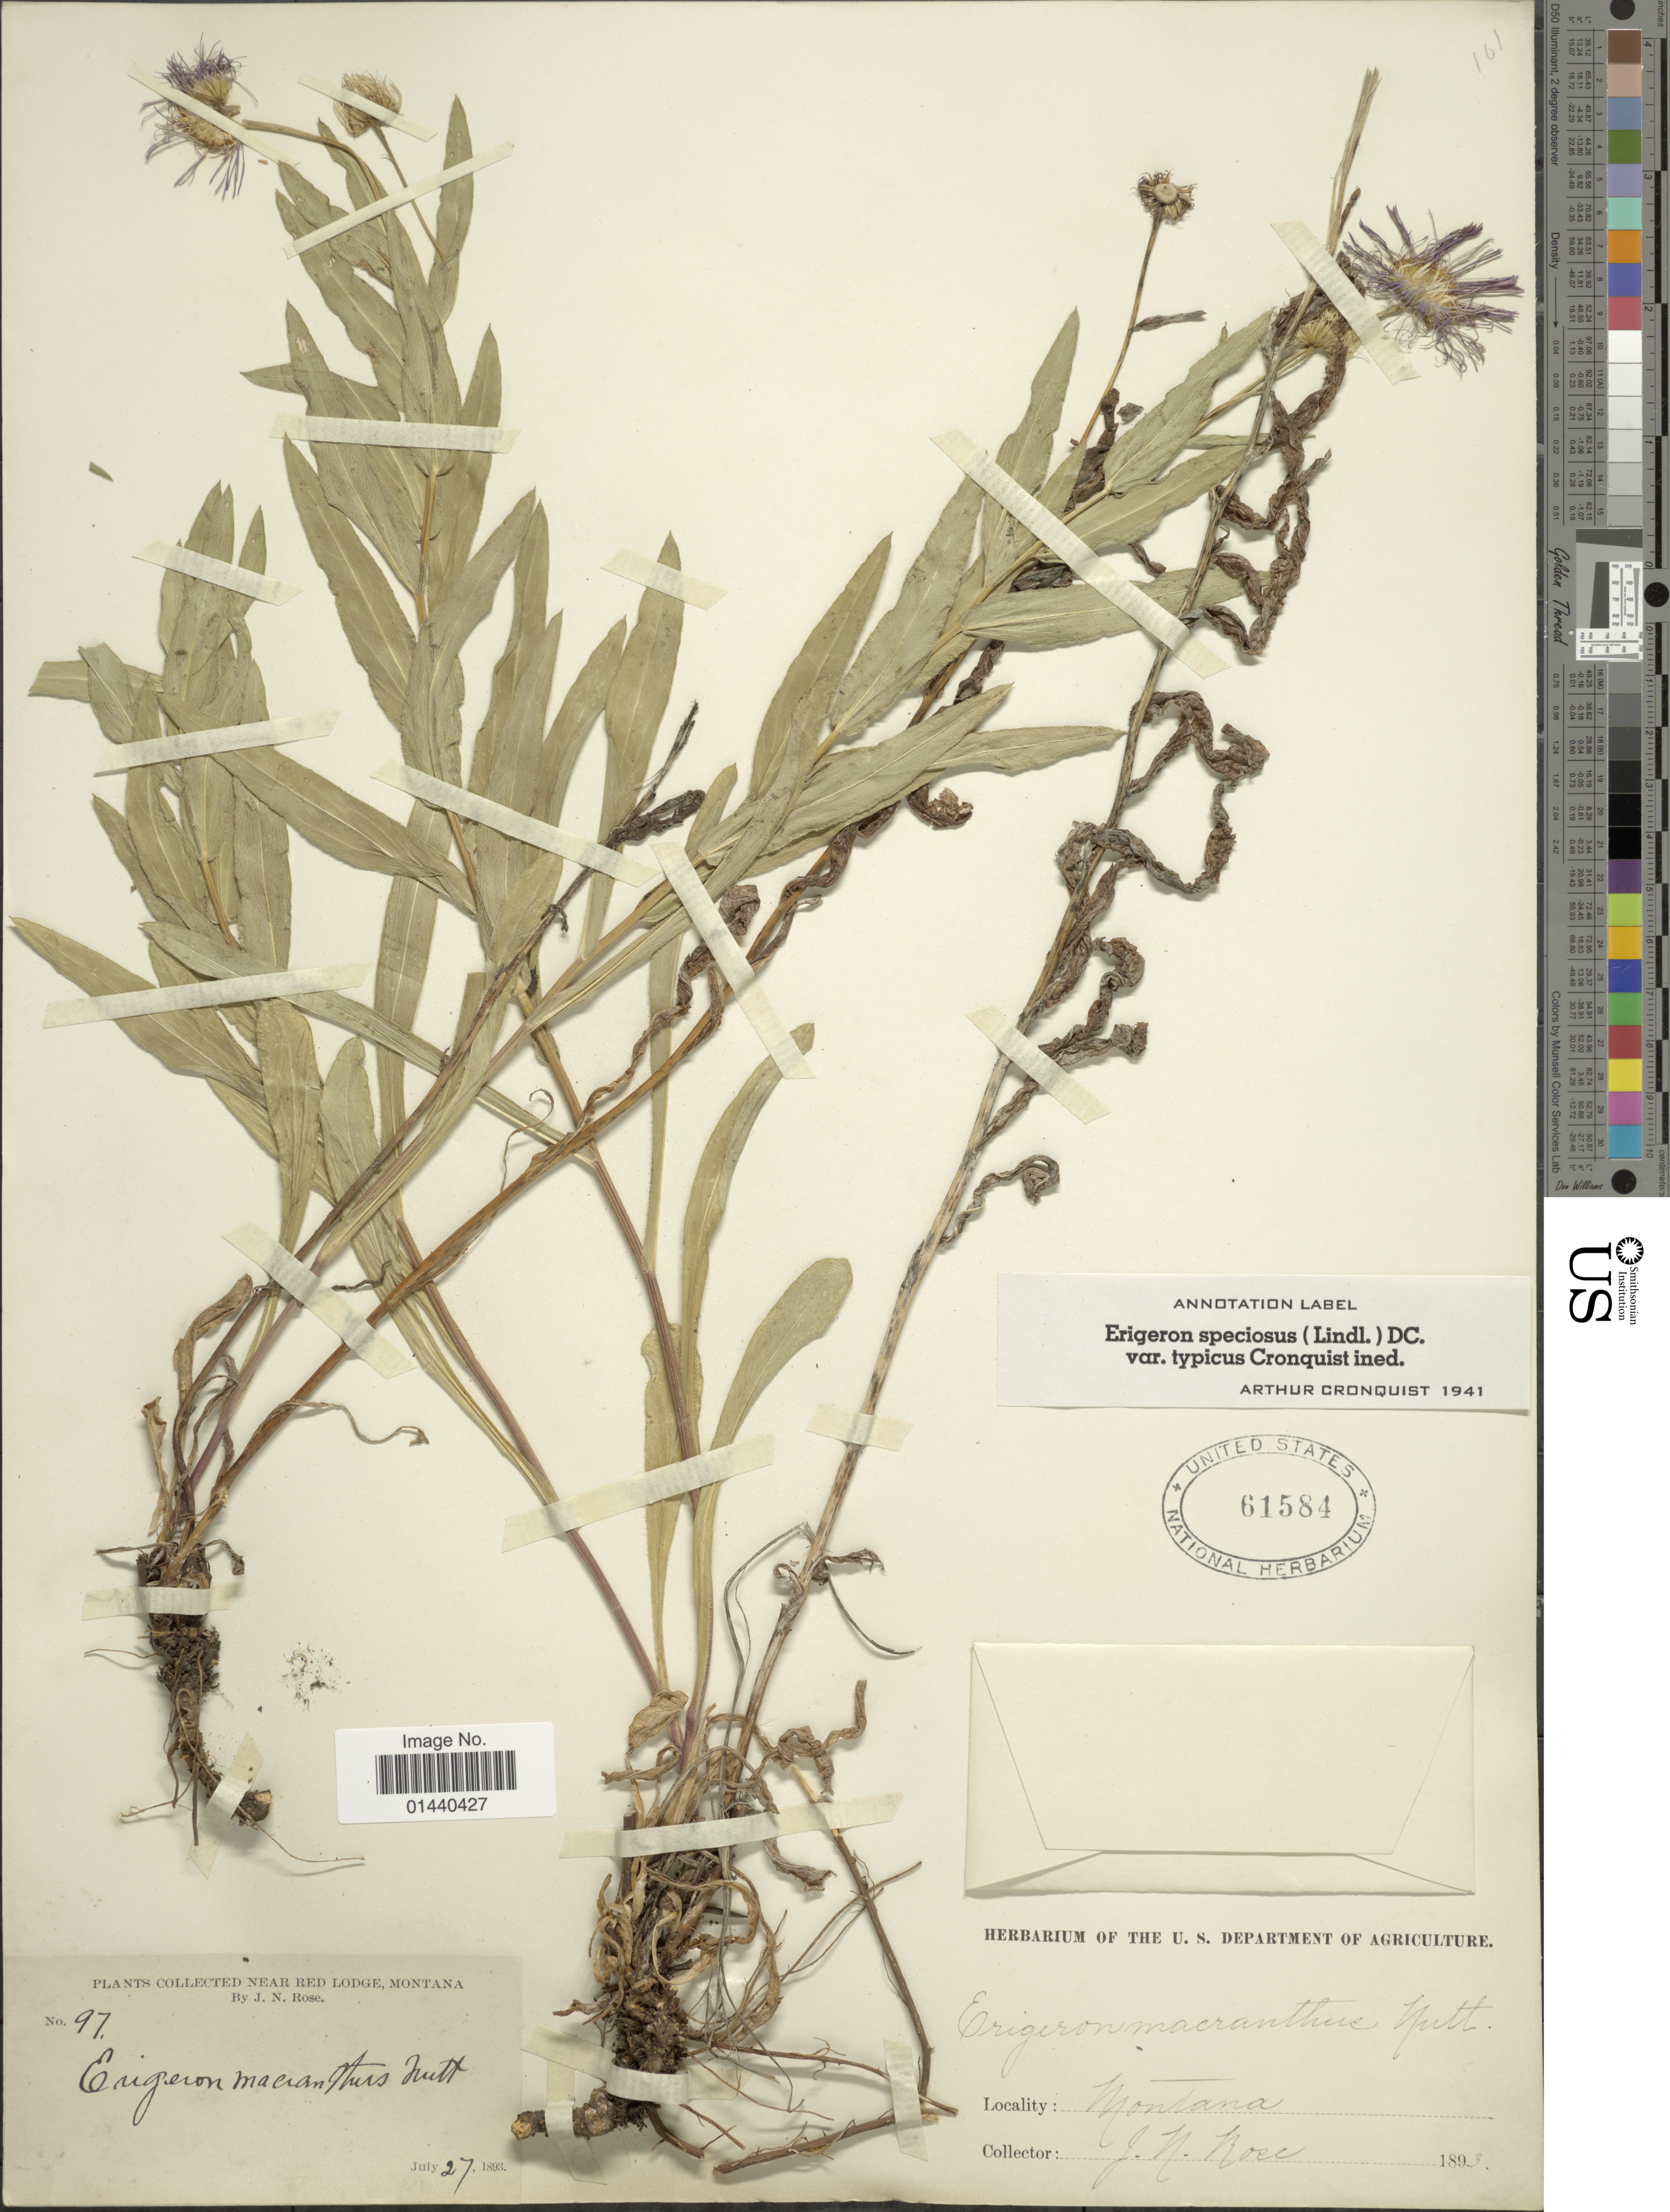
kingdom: Plantae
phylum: Tracheophyta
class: Magnoliopsida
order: Asterales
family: Asteraceae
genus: Erigeron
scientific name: Erigeron speciosus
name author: (Lindl.) DC.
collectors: J. N. Rose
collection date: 1893-07-27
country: United States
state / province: Montana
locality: Near Red Lodge.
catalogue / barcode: US 61584